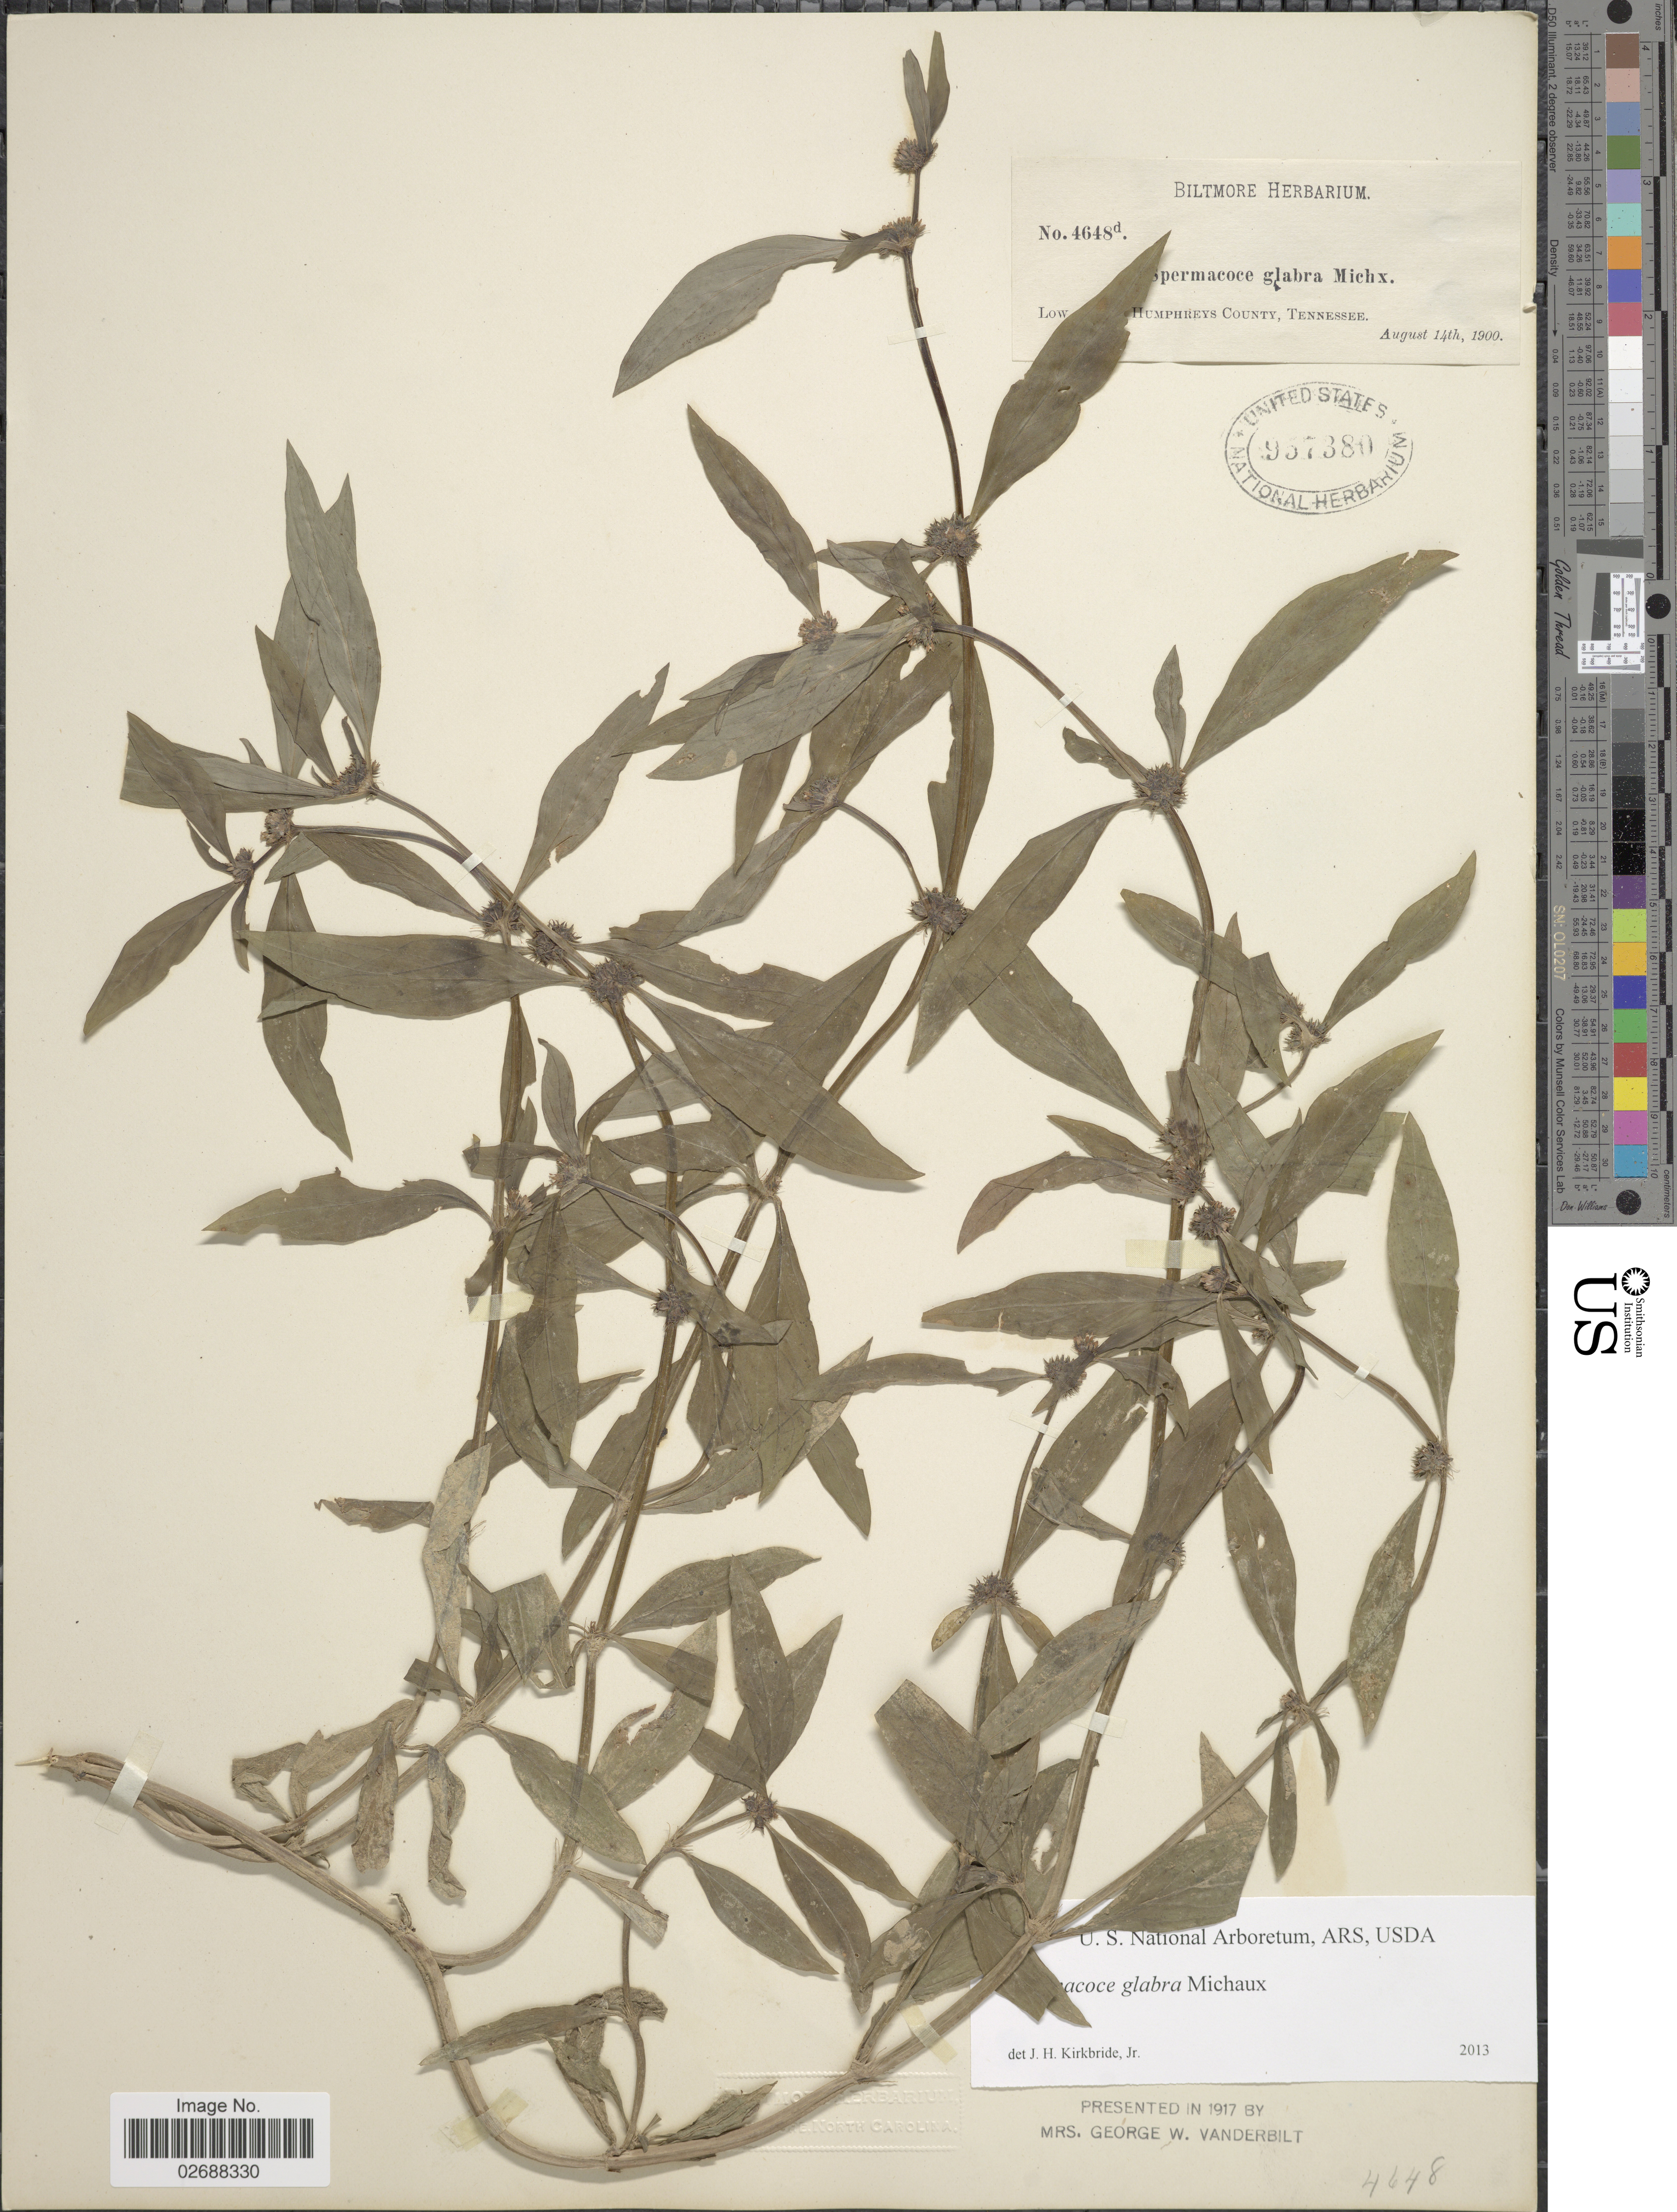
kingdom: Plantae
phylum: Tracheophyta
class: Magnoliopsida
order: Gentianales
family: Rubiaceae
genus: Spermacoce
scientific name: Spermacoce glabra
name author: Michx.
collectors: ex herb. Biltmore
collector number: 4648d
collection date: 1900-08-14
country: United States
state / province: Tennessee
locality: Humphreys County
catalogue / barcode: US 957380